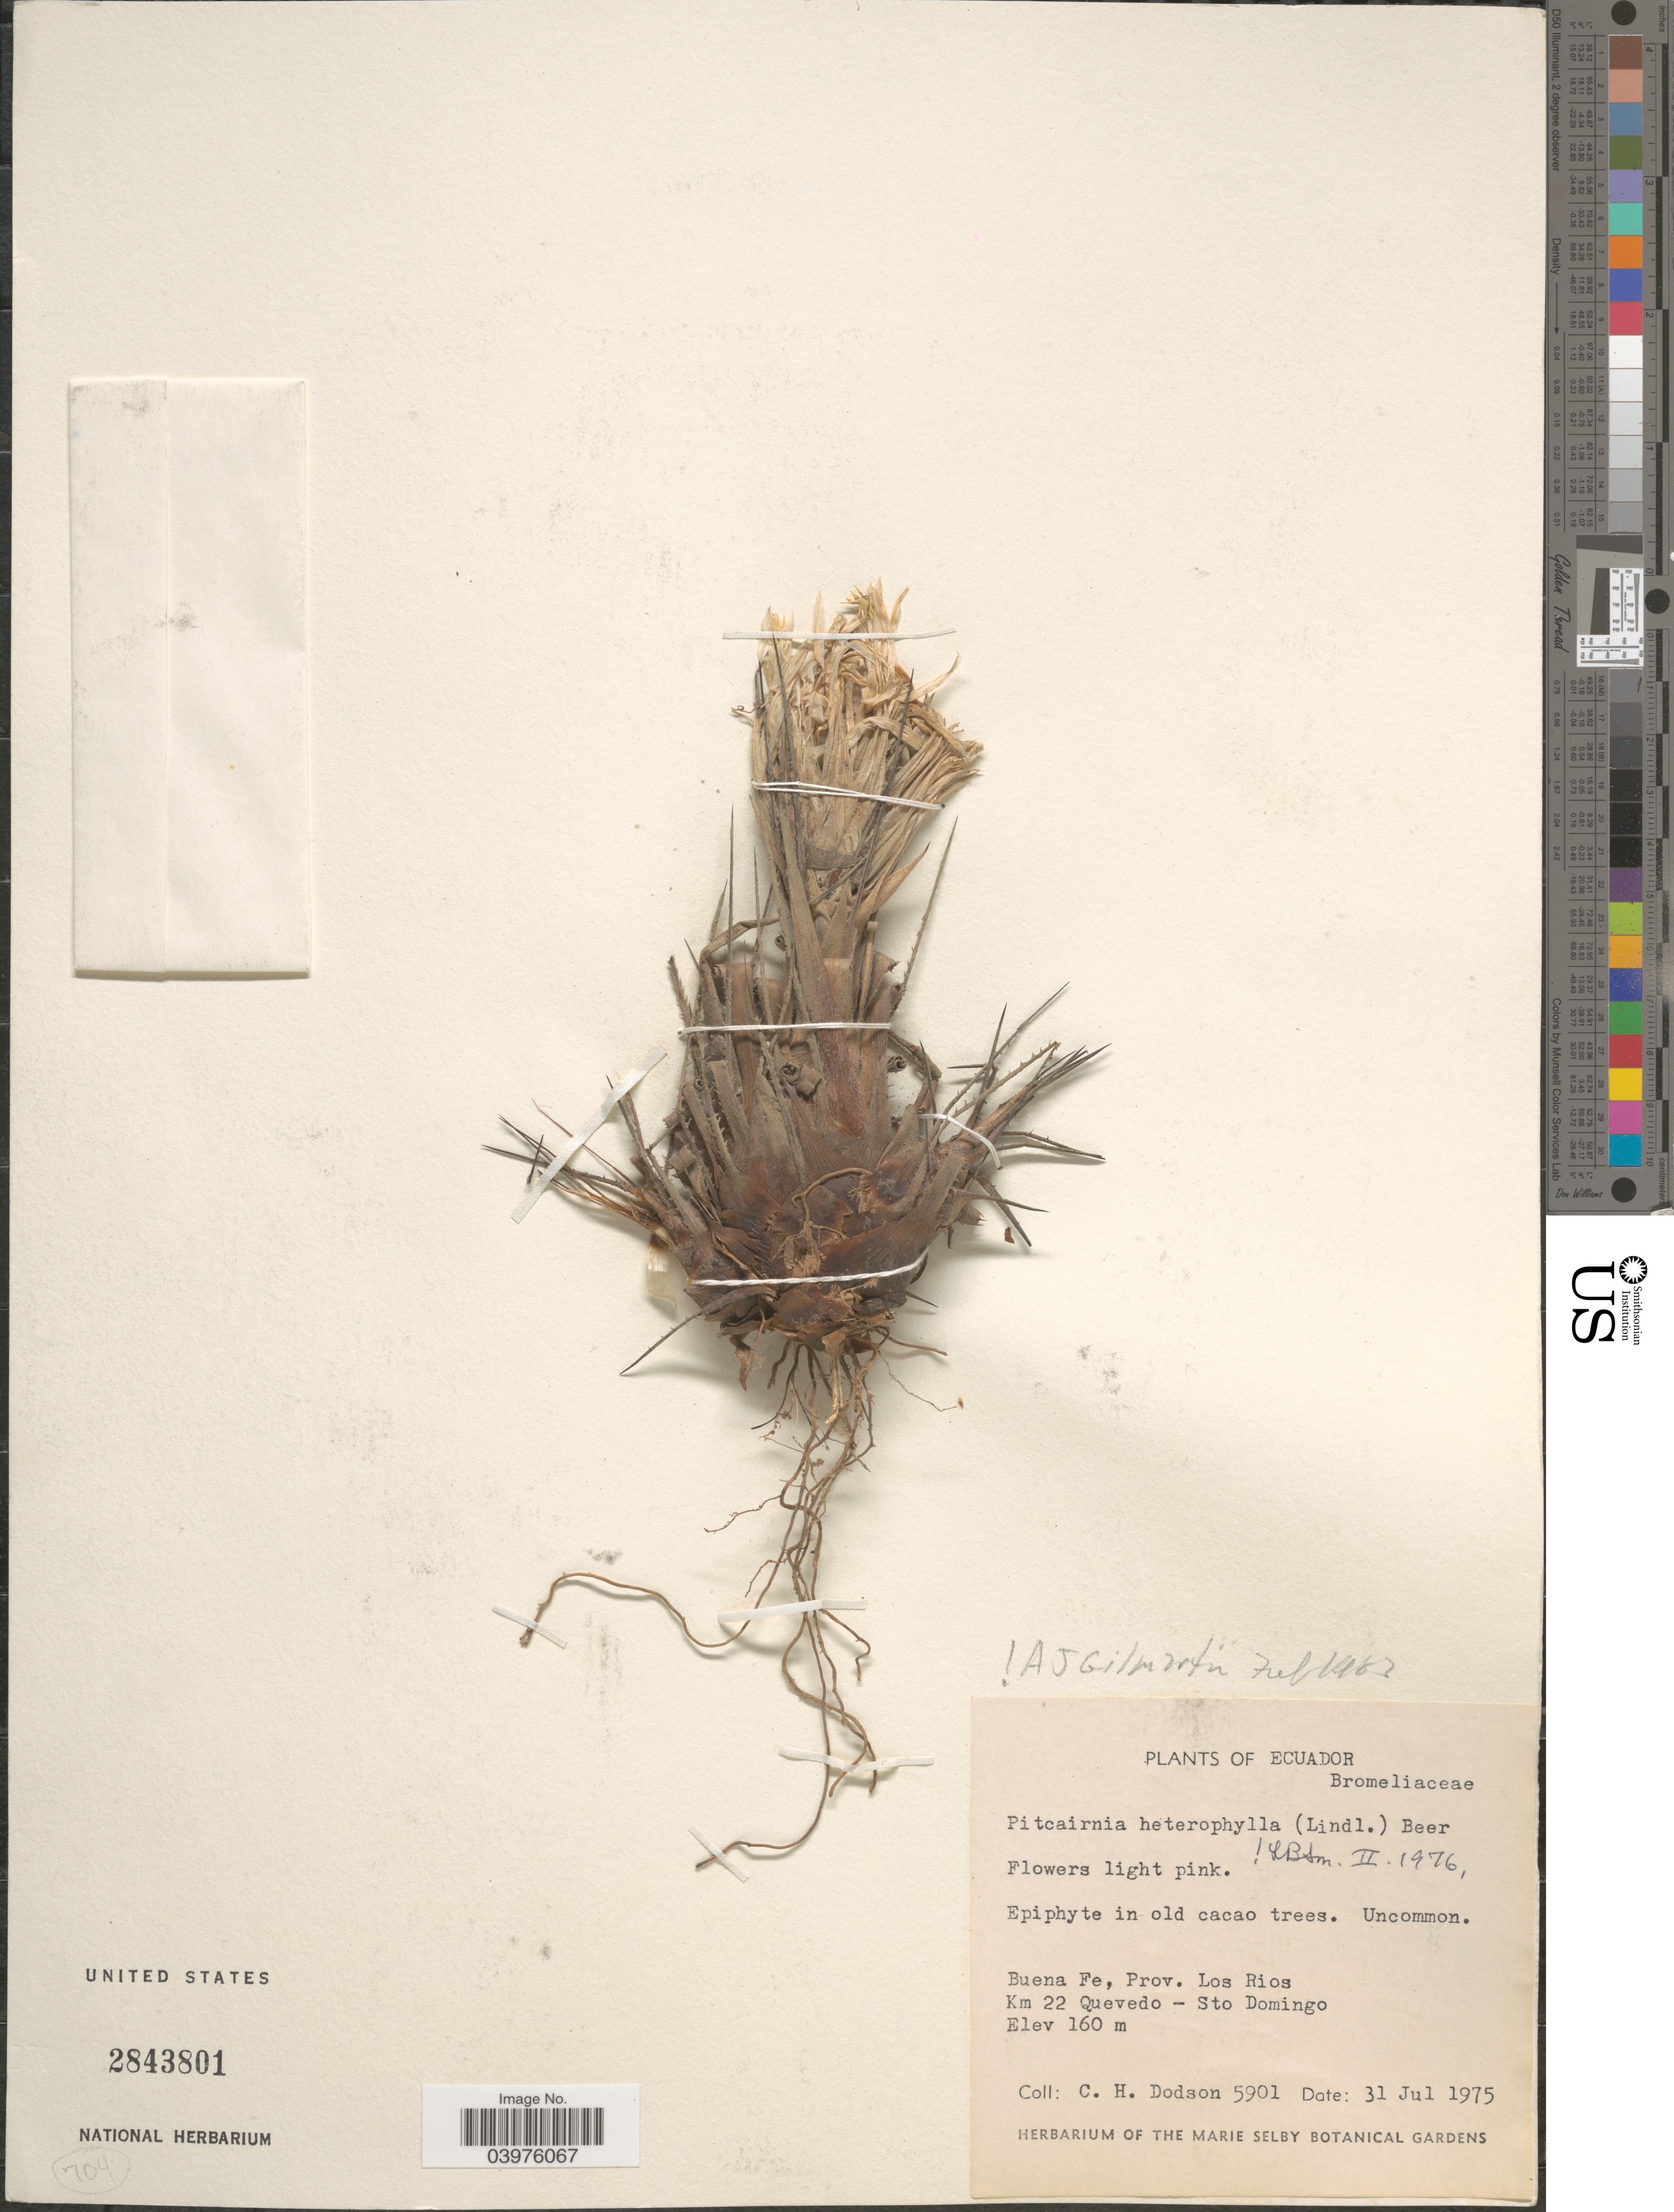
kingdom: Plantae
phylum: Tracheophyta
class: Liliopsida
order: Poales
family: Bromeliaceae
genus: Pitcairnia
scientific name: Pitcairnia heterophylla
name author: (Lindl.) Beer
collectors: C. H. Dodson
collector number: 5901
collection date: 1975-07-31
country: Ecuador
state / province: Los Ríos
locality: Buena Fe. Km 22 Quevedo - Sto Domingo.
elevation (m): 160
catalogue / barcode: US 2843801